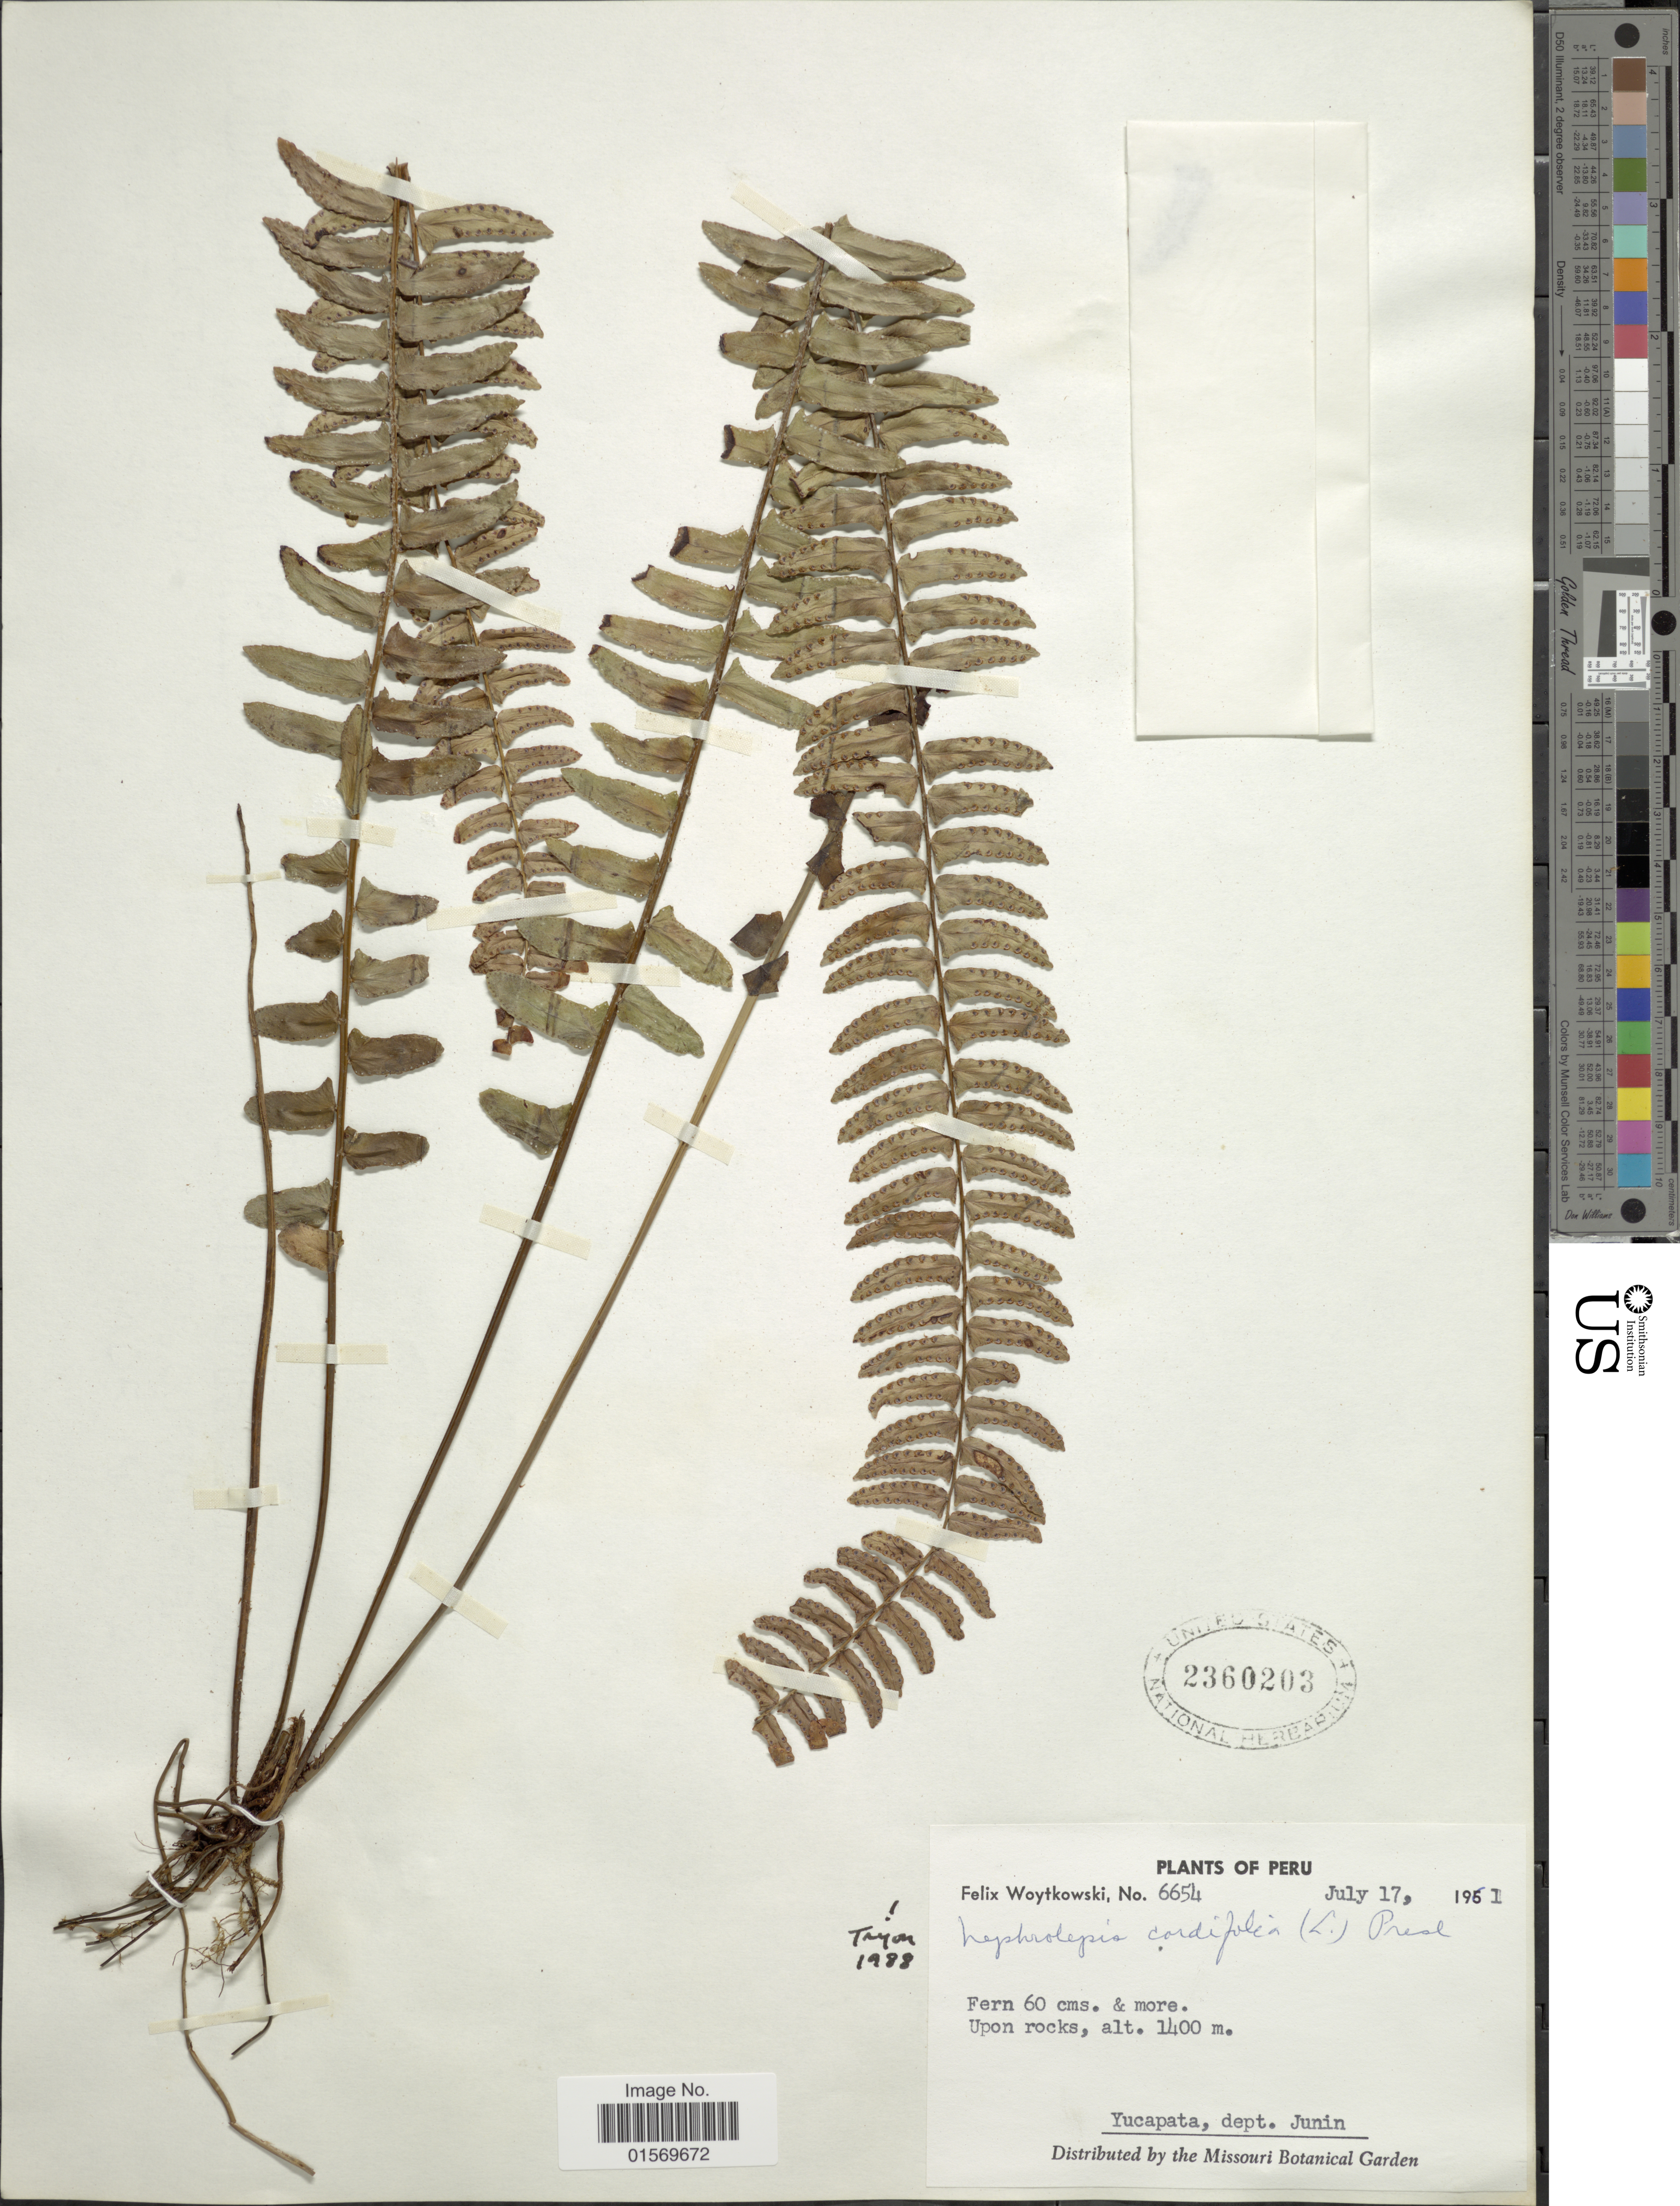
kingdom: Plantae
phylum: Tracheophyta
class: Polypodiopsida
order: Polypodiales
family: Nephrolepidaceae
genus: Nephrolepis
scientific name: Nephrolepis cordifolia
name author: (L.) C. Presl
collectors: F. Woytkowski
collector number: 6654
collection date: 1961-07-17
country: Peru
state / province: Junín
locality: Upon rocks, Yucapata.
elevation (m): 1400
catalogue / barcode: US 2360203